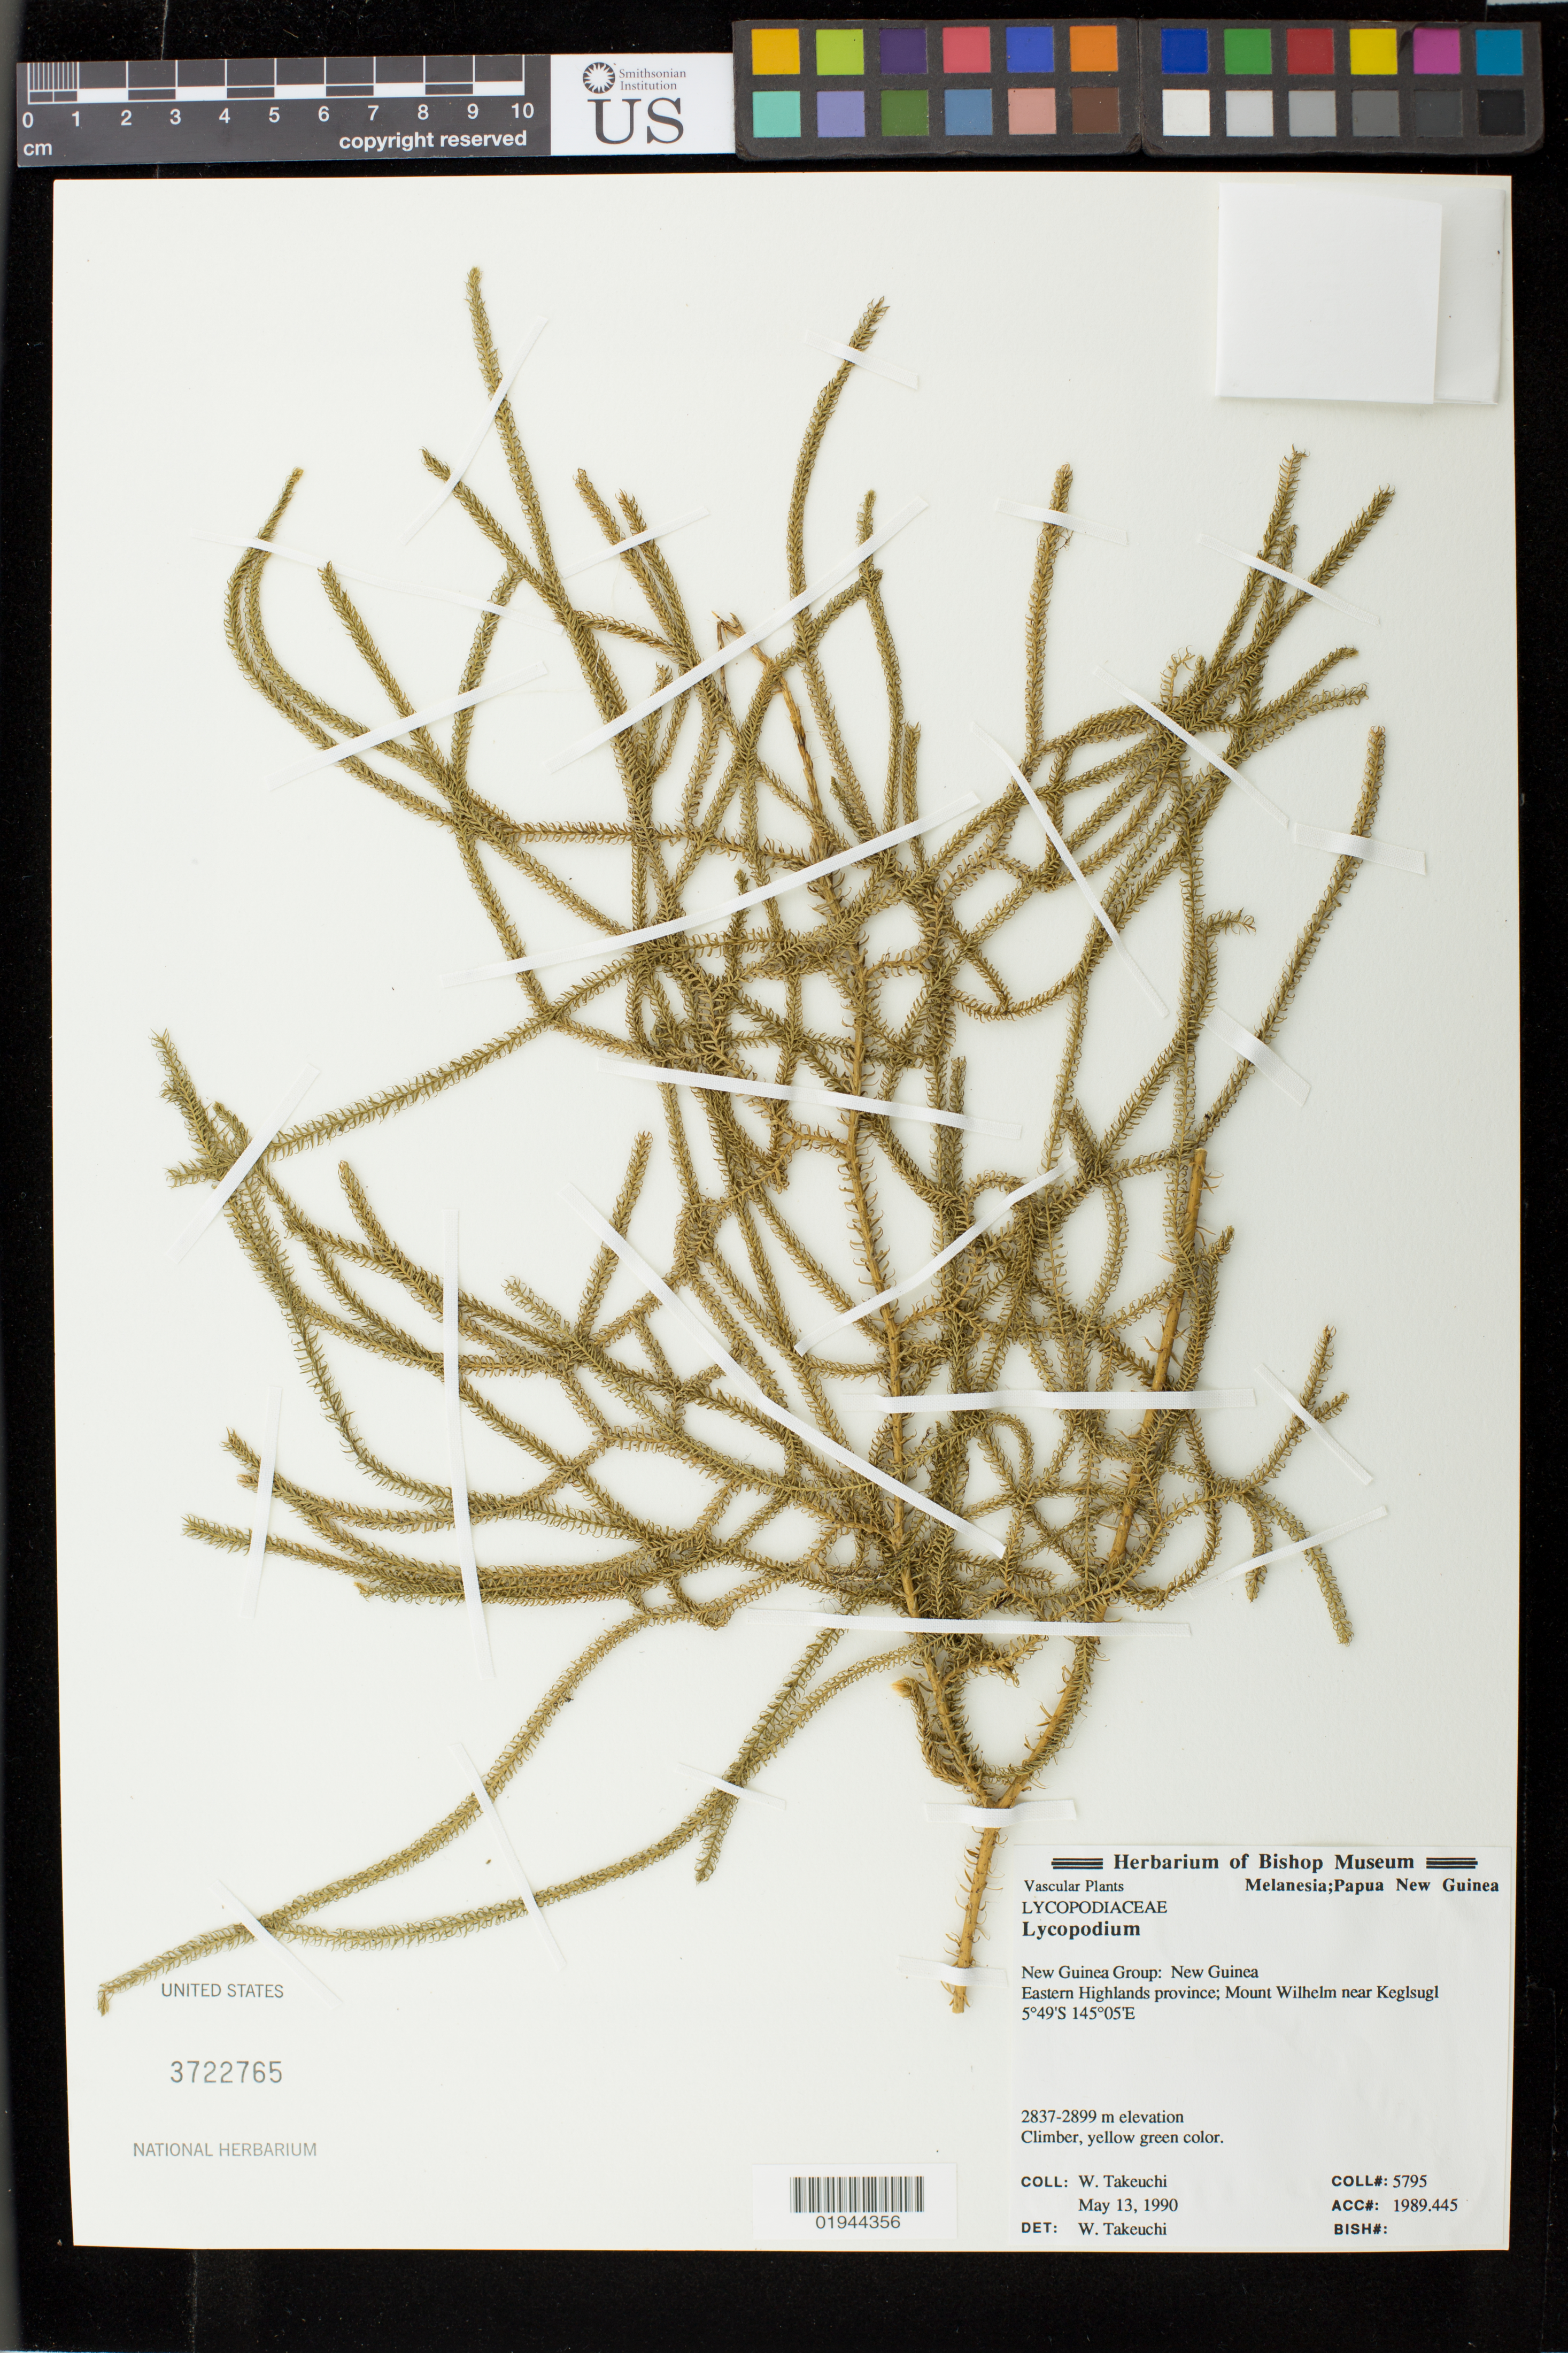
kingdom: Plantae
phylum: Tracheophyta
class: Lycopodiopsida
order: Lycopodiales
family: Lycopodiaceae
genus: Lycopodiella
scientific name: Lycopodiella sp.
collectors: W. Takeuchi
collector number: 5795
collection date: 1990-05-13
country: Papua New Guinea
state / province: Eastern Highlands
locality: Mount Wilhelm near Keglsugl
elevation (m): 2837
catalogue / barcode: US 3722765